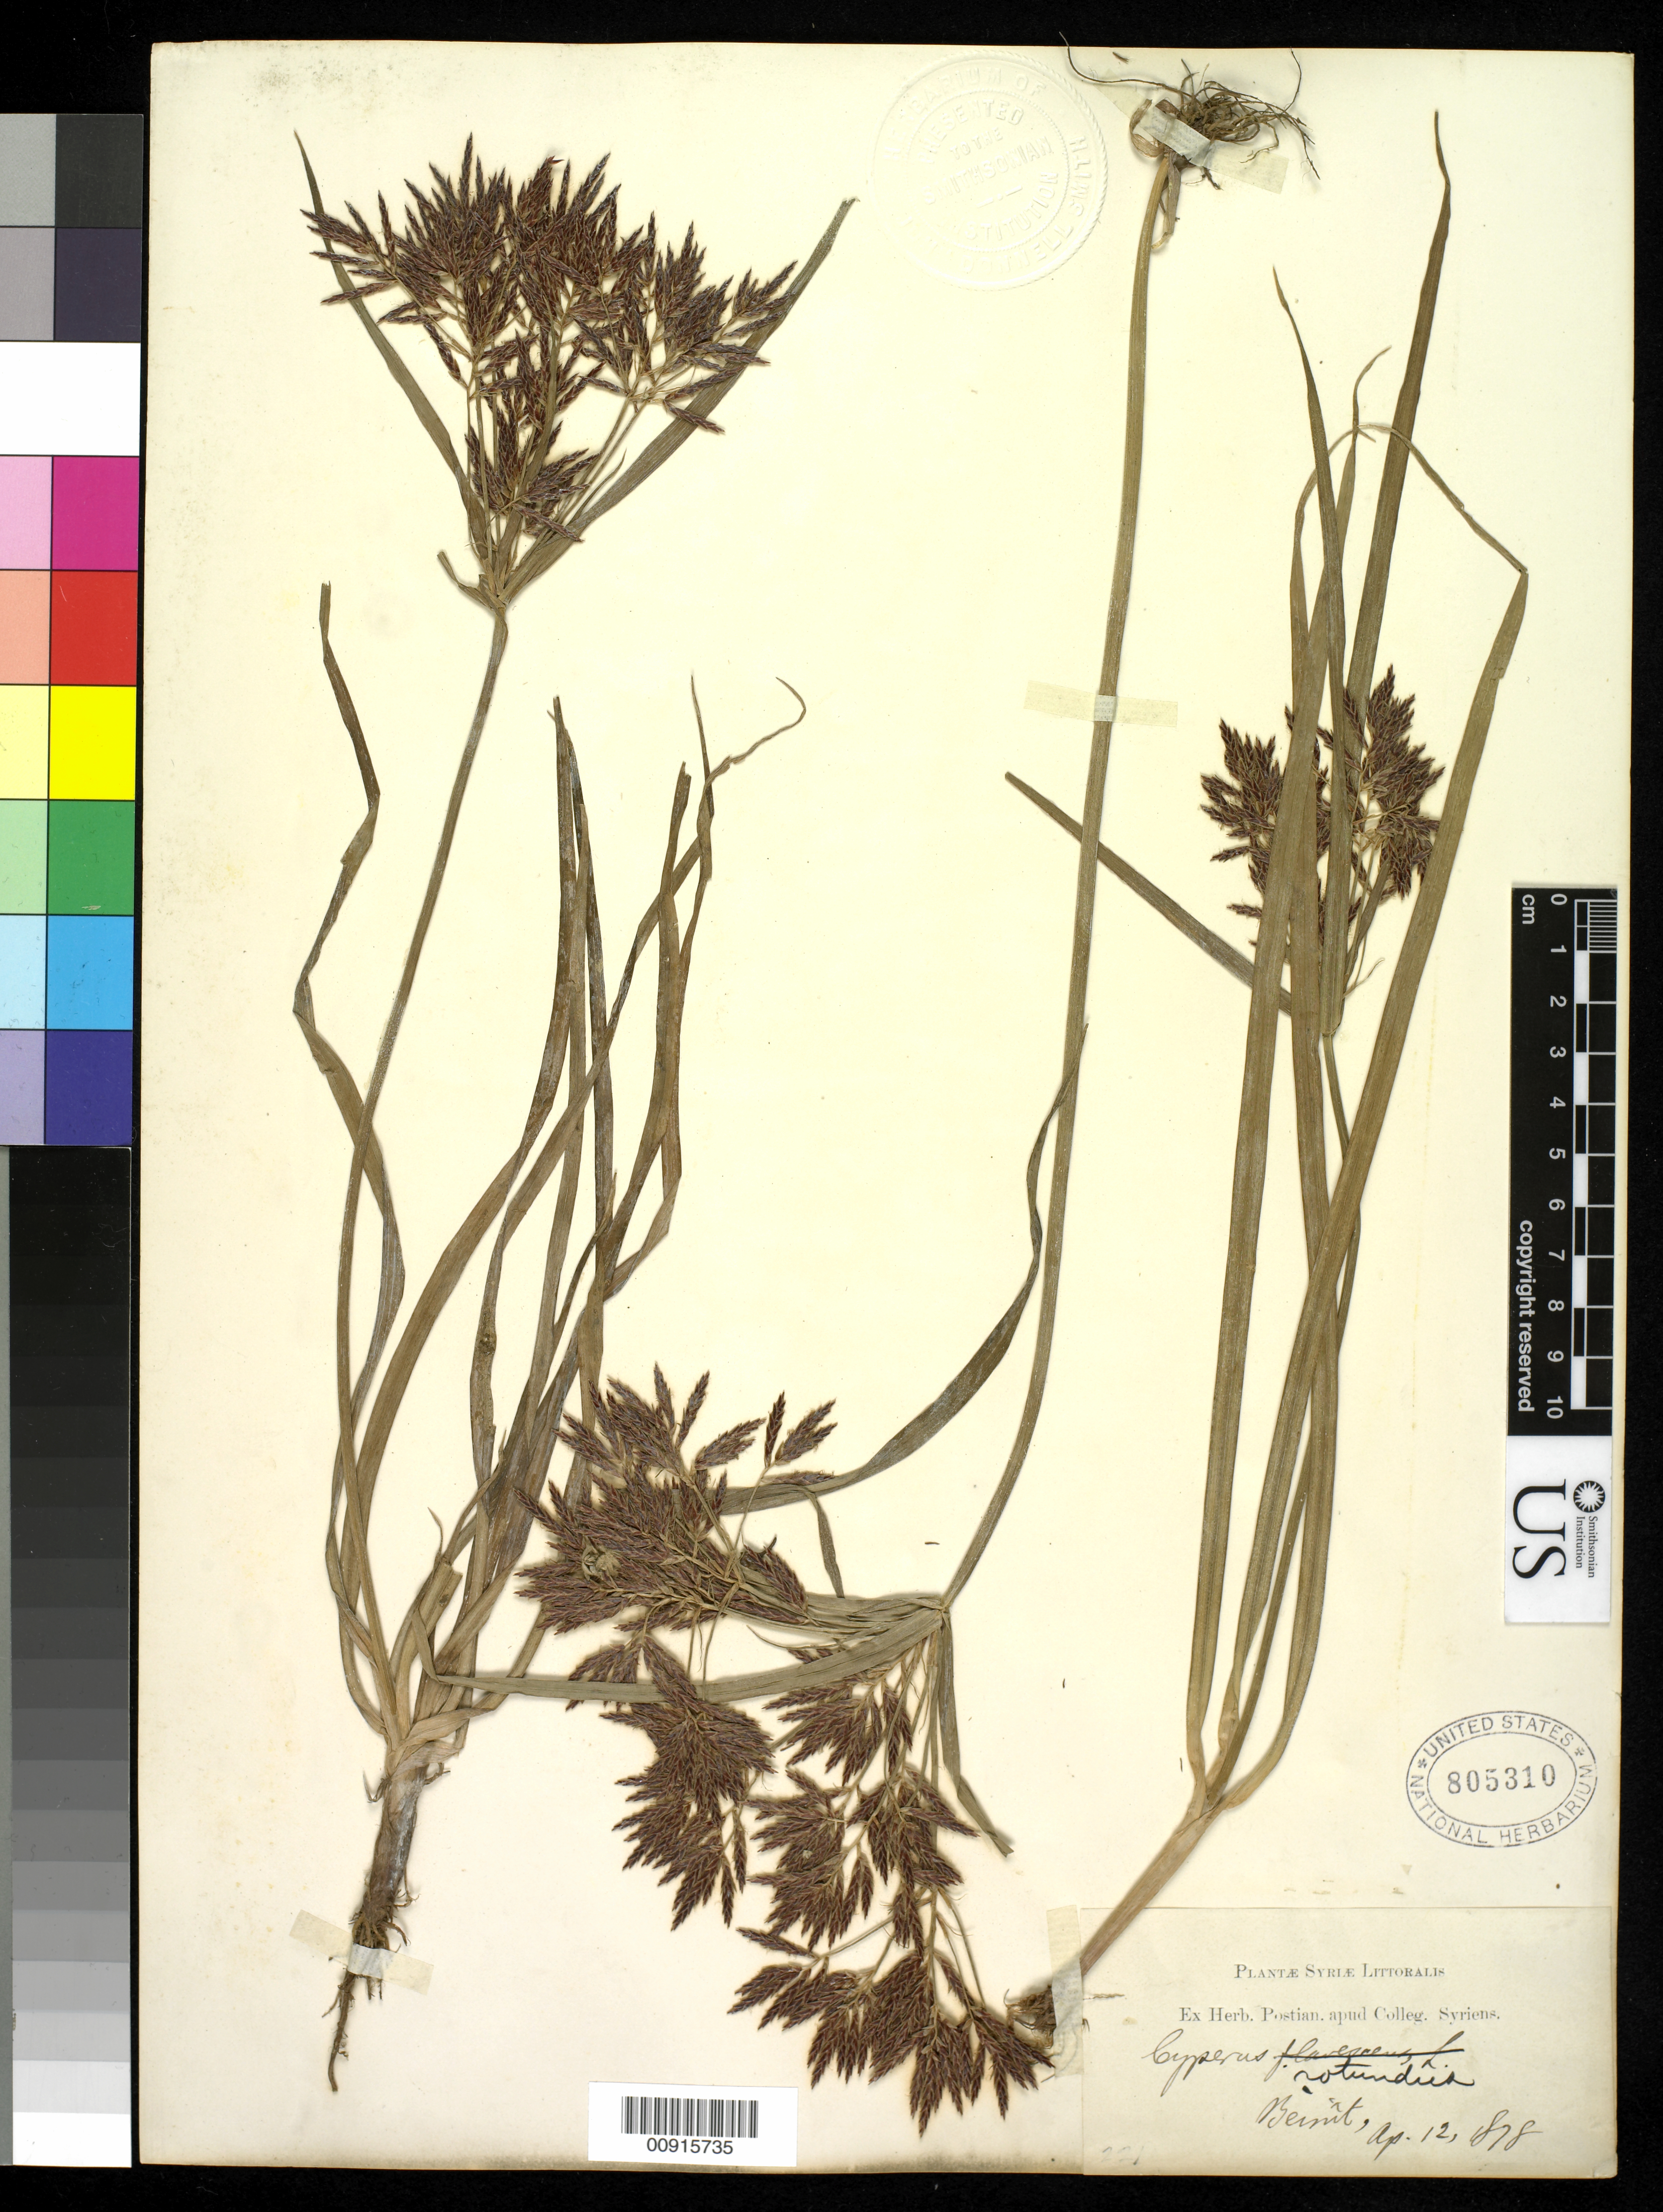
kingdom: Plantae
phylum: Tracheophyta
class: Liliopsida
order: Poales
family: Cyperaceae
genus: Cyperus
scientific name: Cyperus rotundus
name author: L.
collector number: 221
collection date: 1878-04-12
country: Syria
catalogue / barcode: US 805310